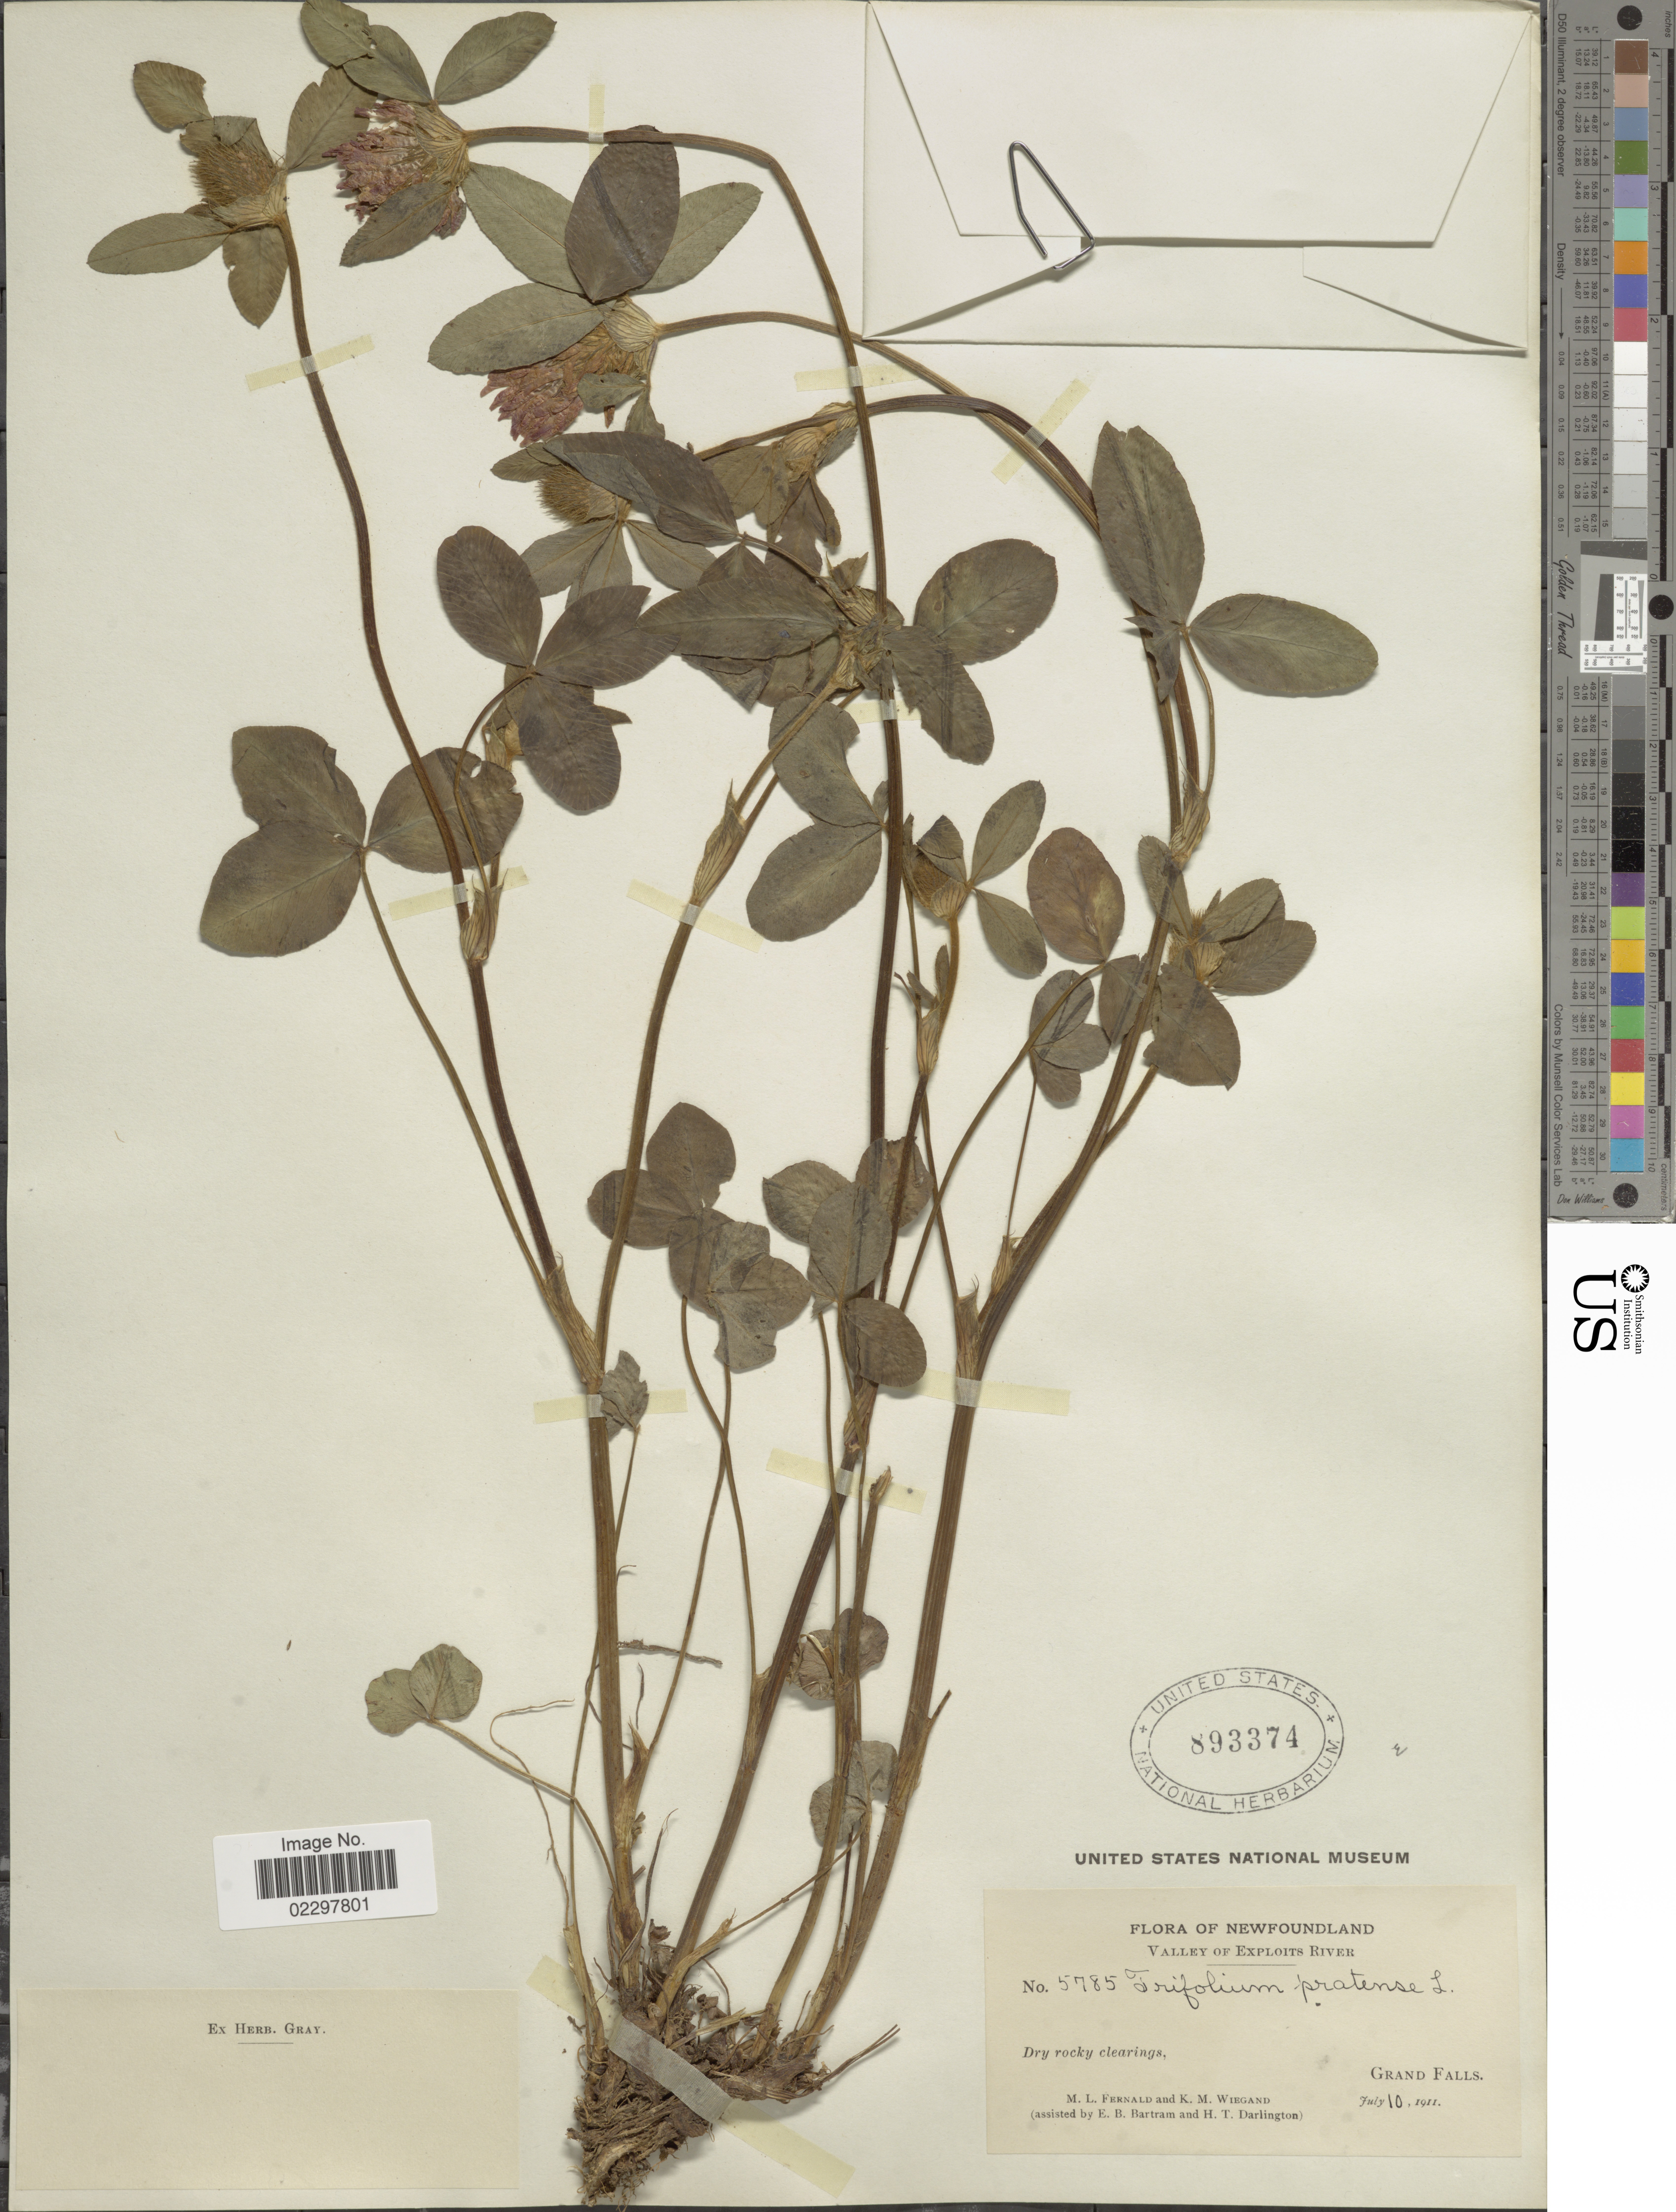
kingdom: Plantae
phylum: Tracheophyta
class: Magnoliopsida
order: Fabales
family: Fabaceae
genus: Trifolium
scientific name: Trifolium pratense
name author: L.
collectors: M. L. Fernald, K. M. Wiegand, E. B. Bartram & H. Darlington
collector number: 5785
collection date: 1911-07-10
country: Canada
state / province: Newfoundland and Labrador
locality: Valley of Exploits River, Dry rocky clearing, Grand Falls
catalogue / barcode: US 893374